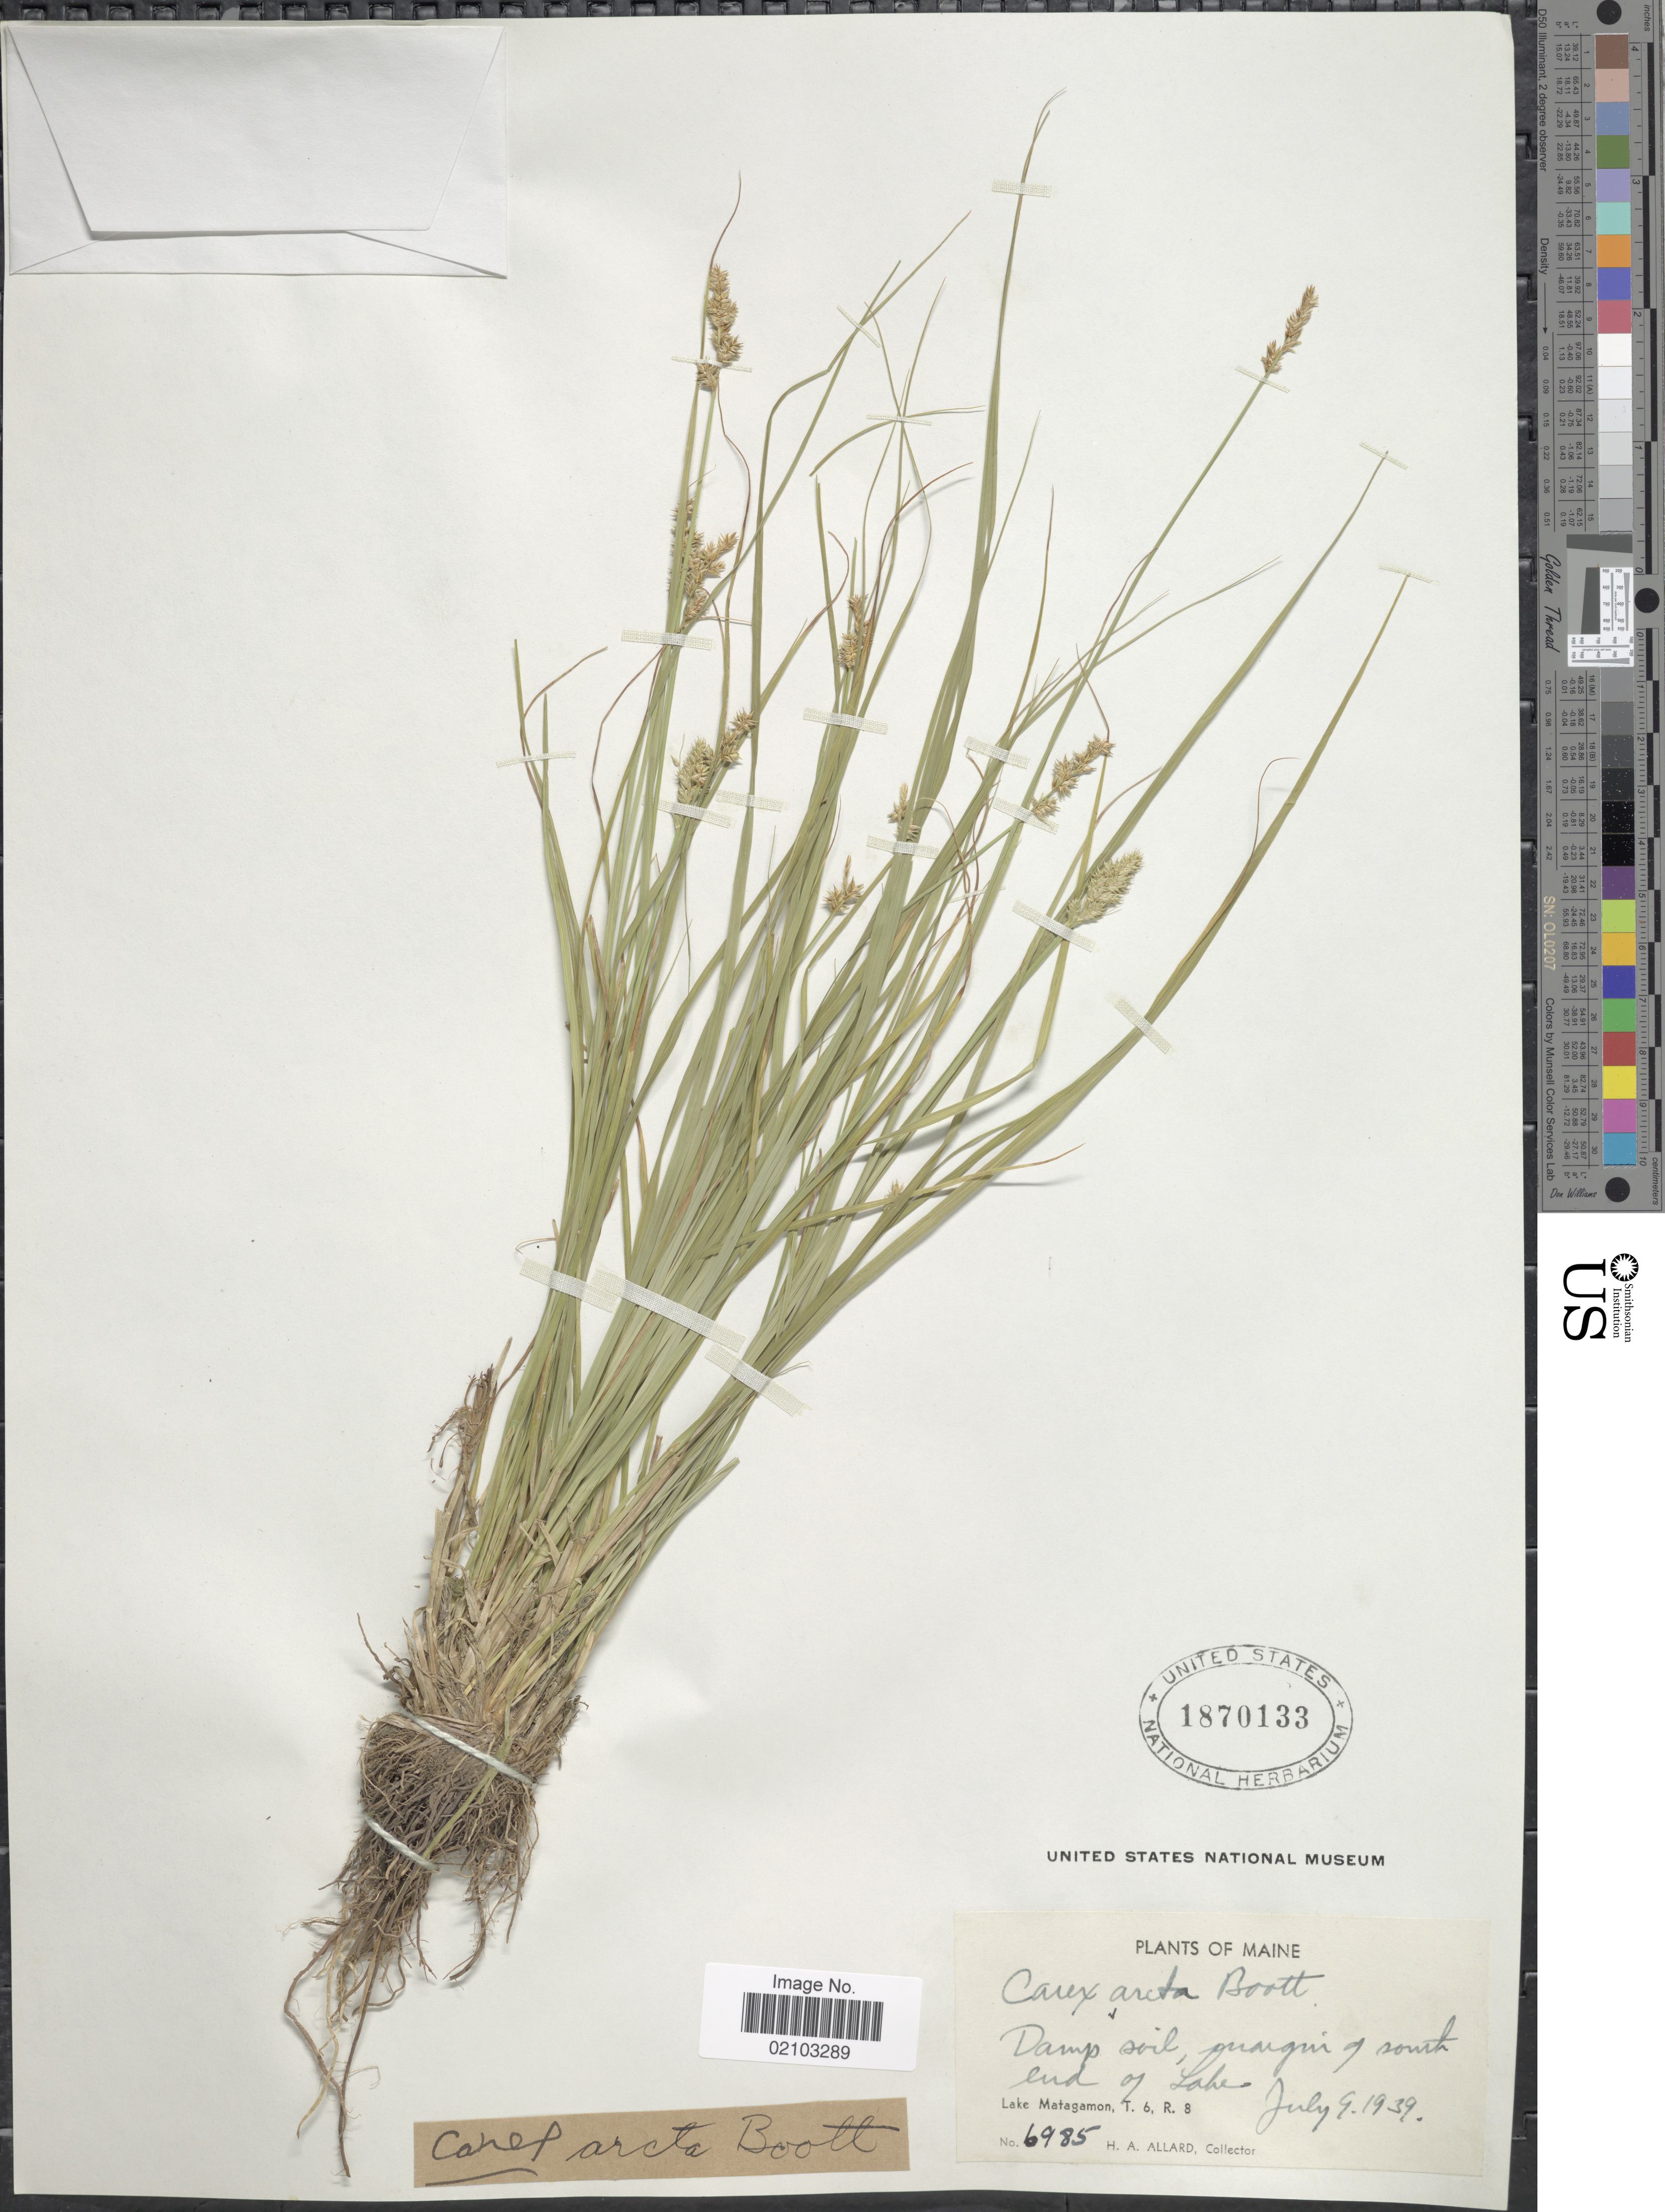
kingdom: Plantae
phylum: Tracheophyta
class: Liliopsida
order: Poales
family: Cyperaceae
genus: Carex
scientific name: Carex arcta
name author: Boott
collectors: H. A. Allard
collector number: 6985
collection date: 1939-07-09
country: United States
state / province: Maine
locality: Damp soil, margin of south end of Lake. Lake Matagamon, T. 6, R. 8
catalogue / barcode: US 1870133